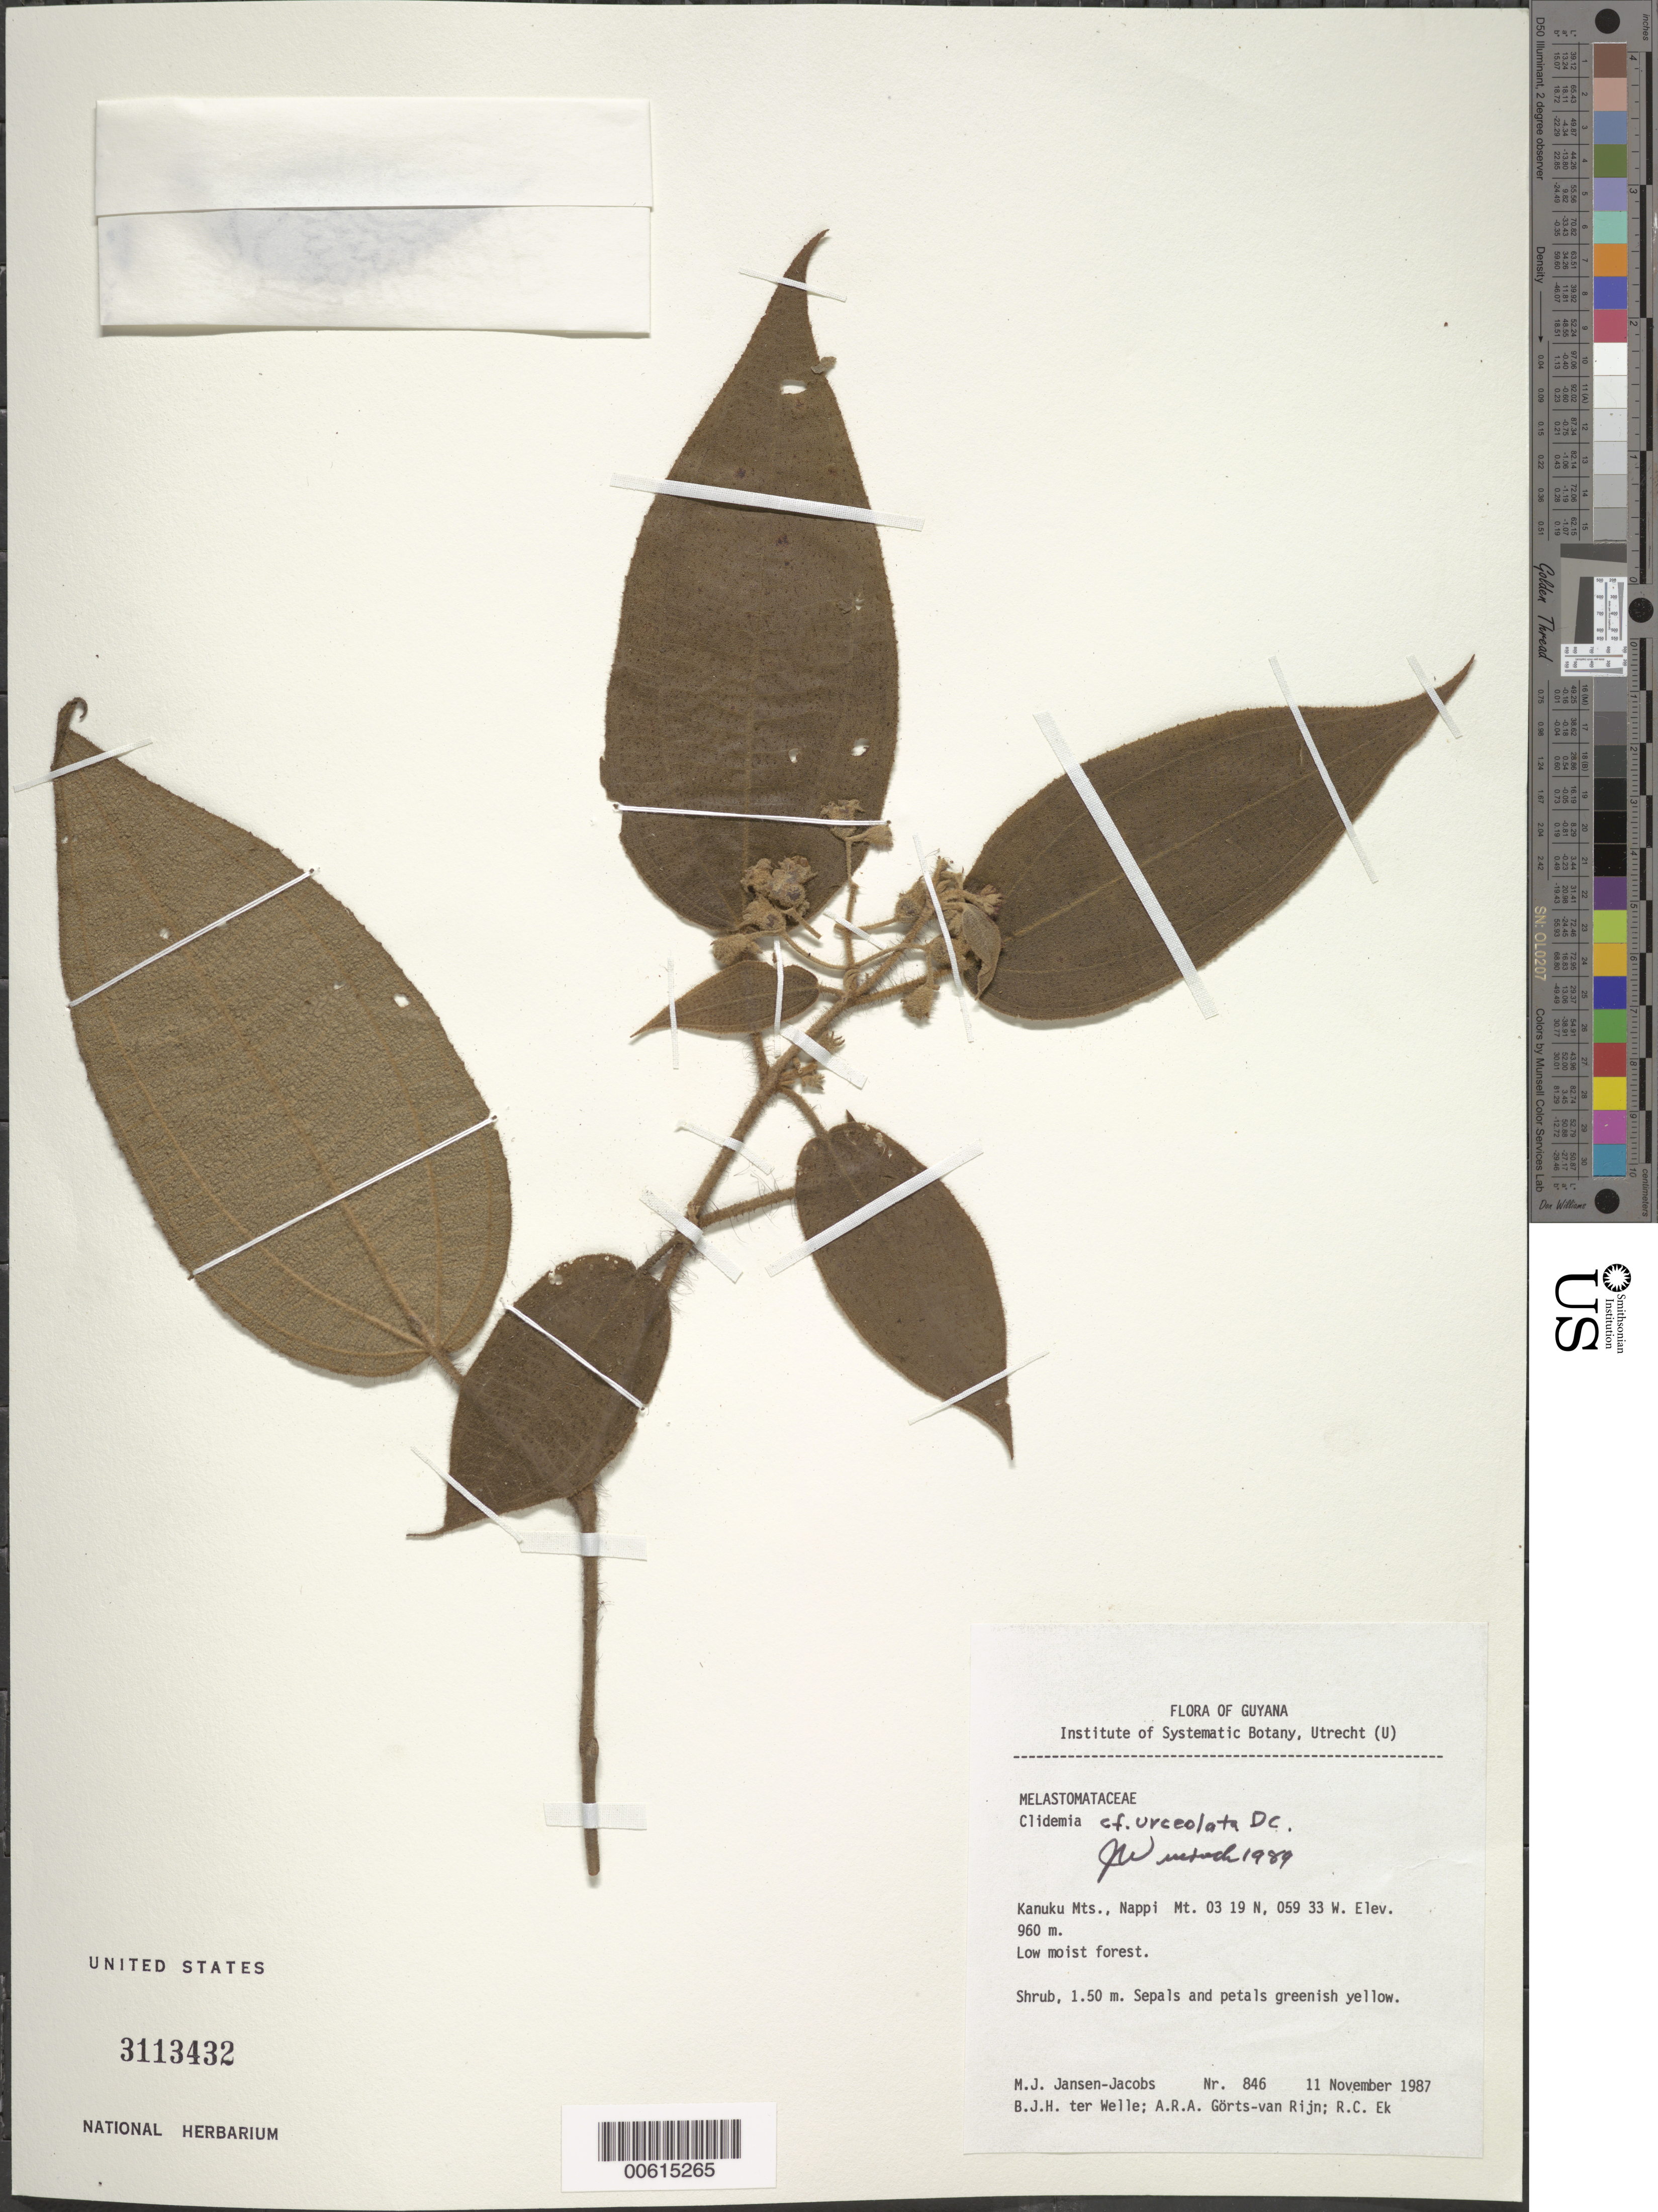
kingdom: Plantae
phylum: Tracheophyta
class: Magnoliopsida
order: Myrtales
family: Melastomataceae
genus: Clidemia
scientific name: Clidemia urceolata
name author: DC.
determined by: Wurdack, John J., (US), US (UNITED STATES)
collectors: M. J. Jansen-Jacobs, B. Welle, A. .R. A. Görts-van Rijn & R. C. Ek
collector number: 846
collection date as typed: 11-Nov-87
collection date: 1987-11-11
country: Guyana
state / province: U. Takutu-U. Essequibo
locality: Kanuku Mts., Nappi Mt.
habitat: Low moist forest.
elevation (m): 960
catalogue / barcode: US 3113432